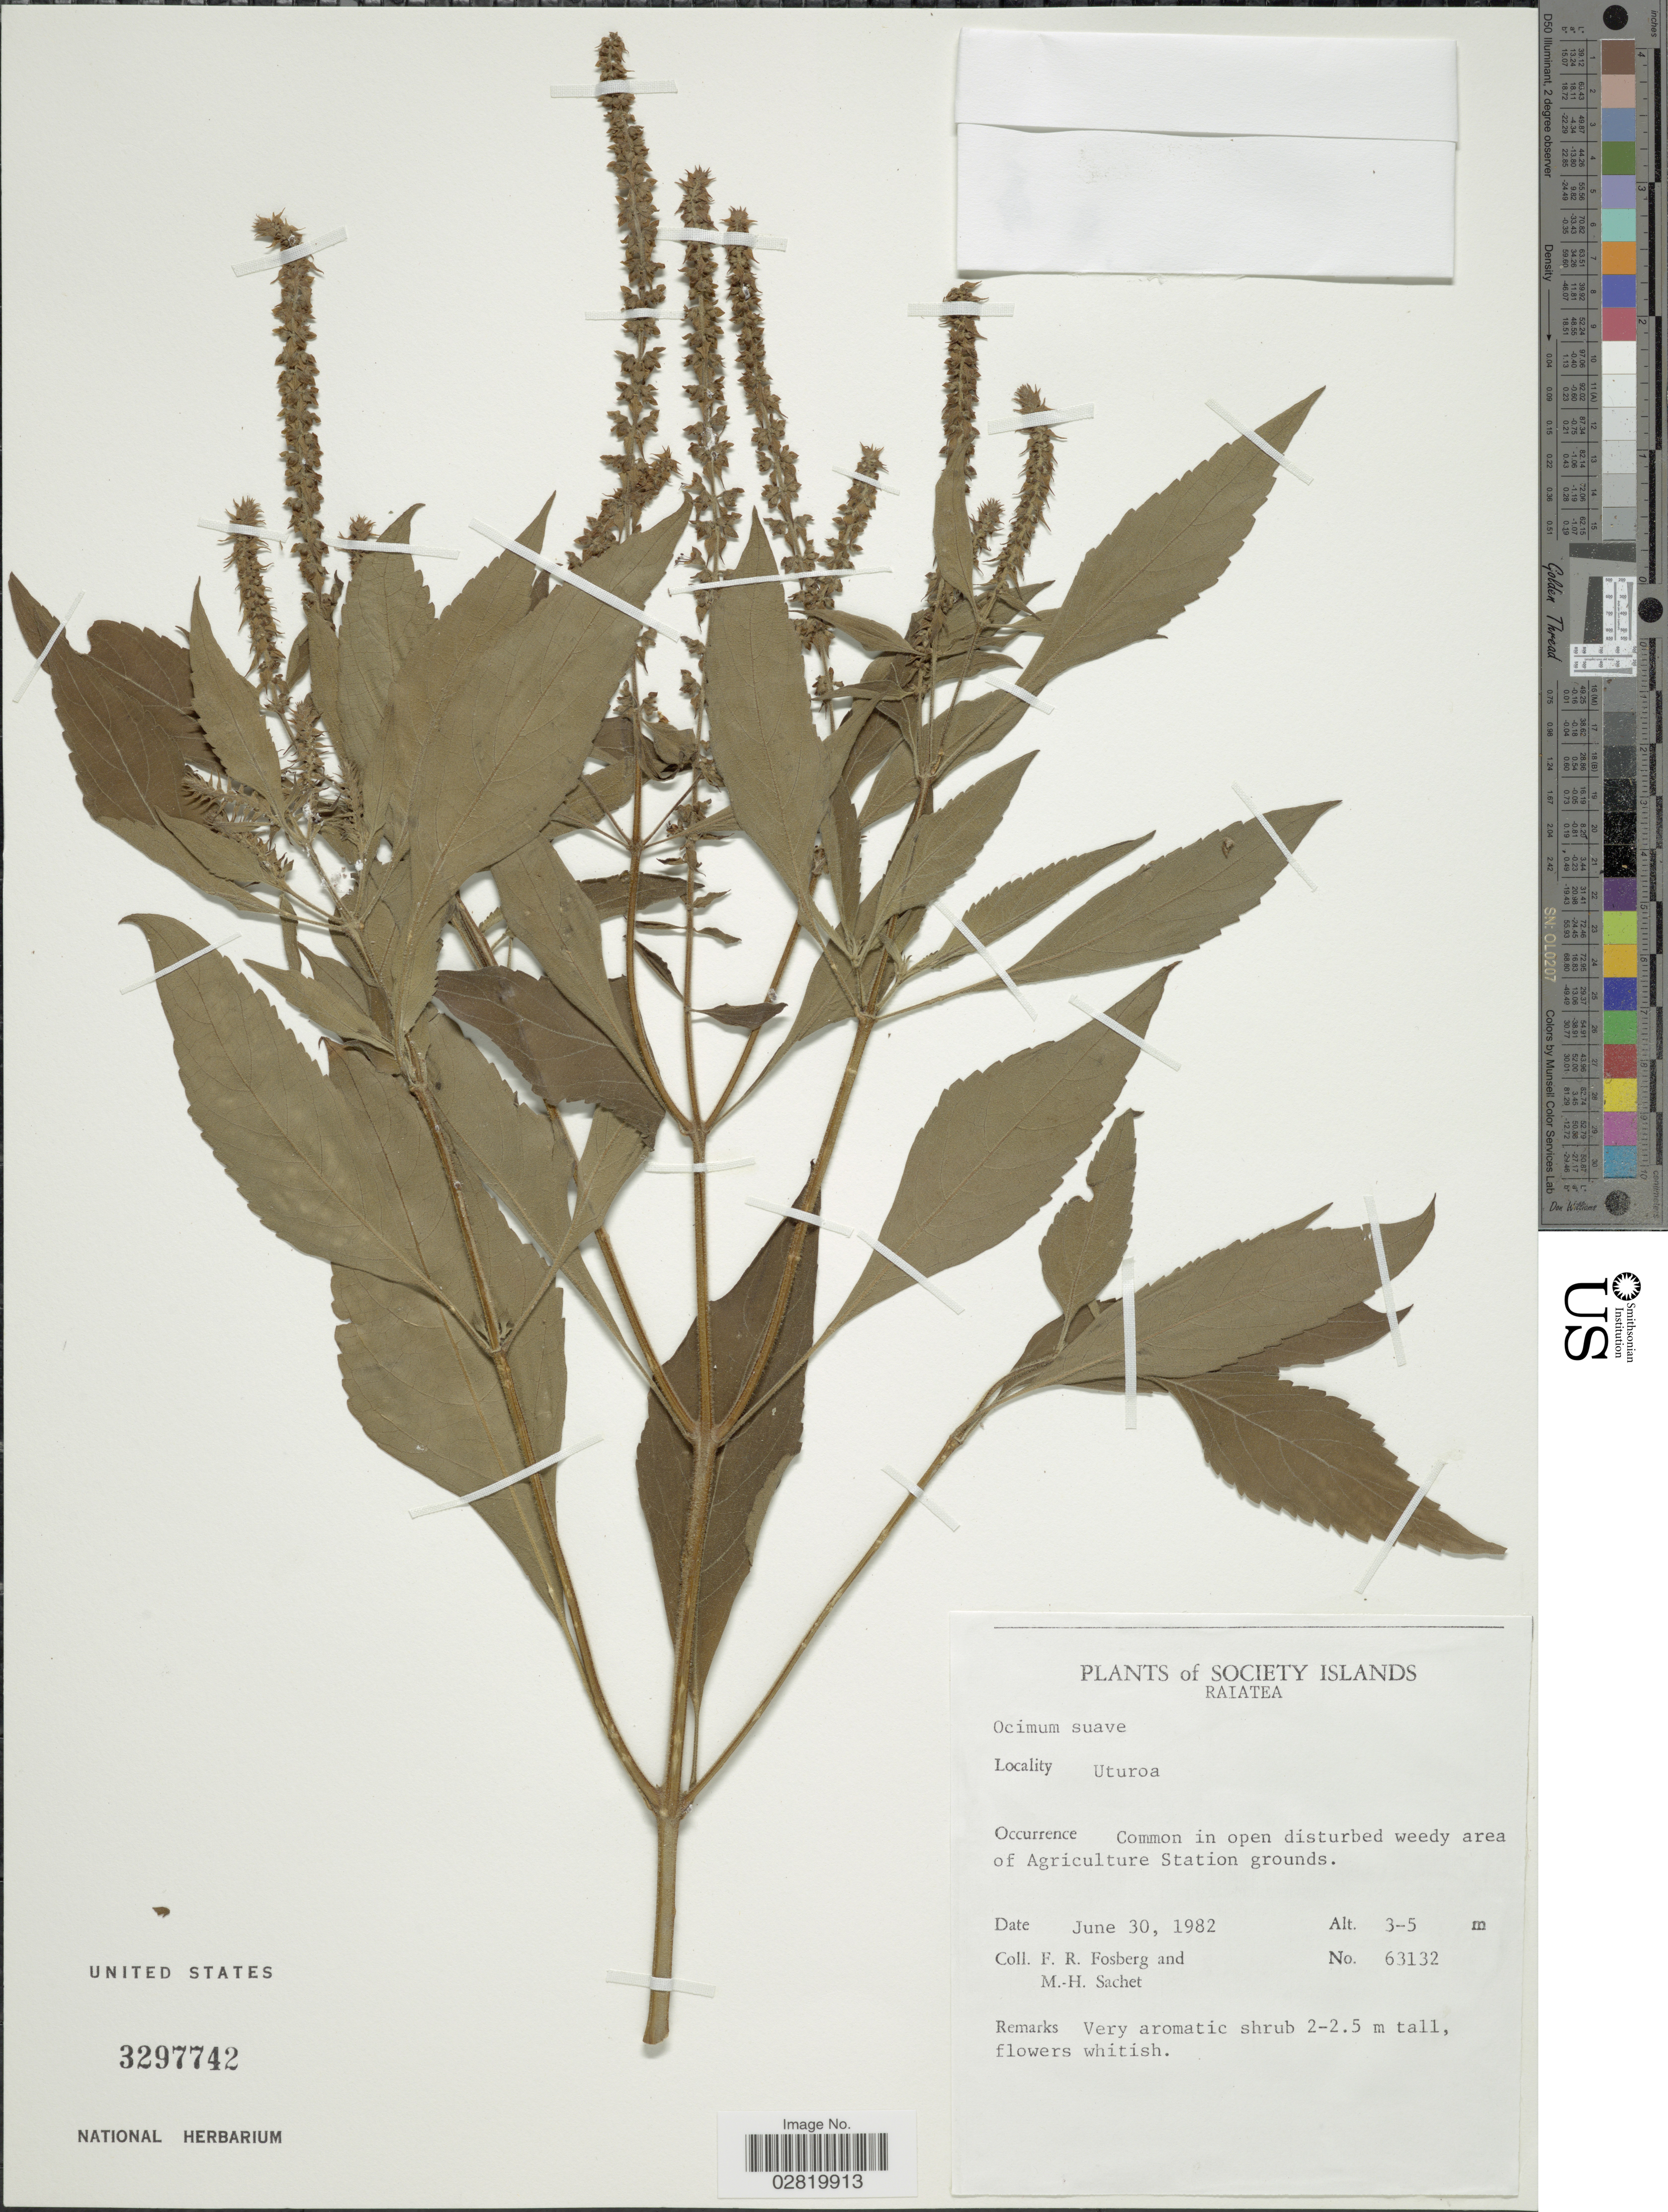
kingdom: Plantae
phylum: Tracheophyta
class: Magnoliopsida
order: Lamiales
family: Lamiaceae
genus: Ocimum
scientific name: Ocimum suave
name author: Willd.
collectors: F. R. Fosberg & M.-H. Sachet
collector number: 63132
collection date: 1982-06-30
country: French Polynesia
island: Raiatea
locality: Society Islands, Raiatea, Uturoa.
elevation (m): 3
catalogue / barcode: US 3297742